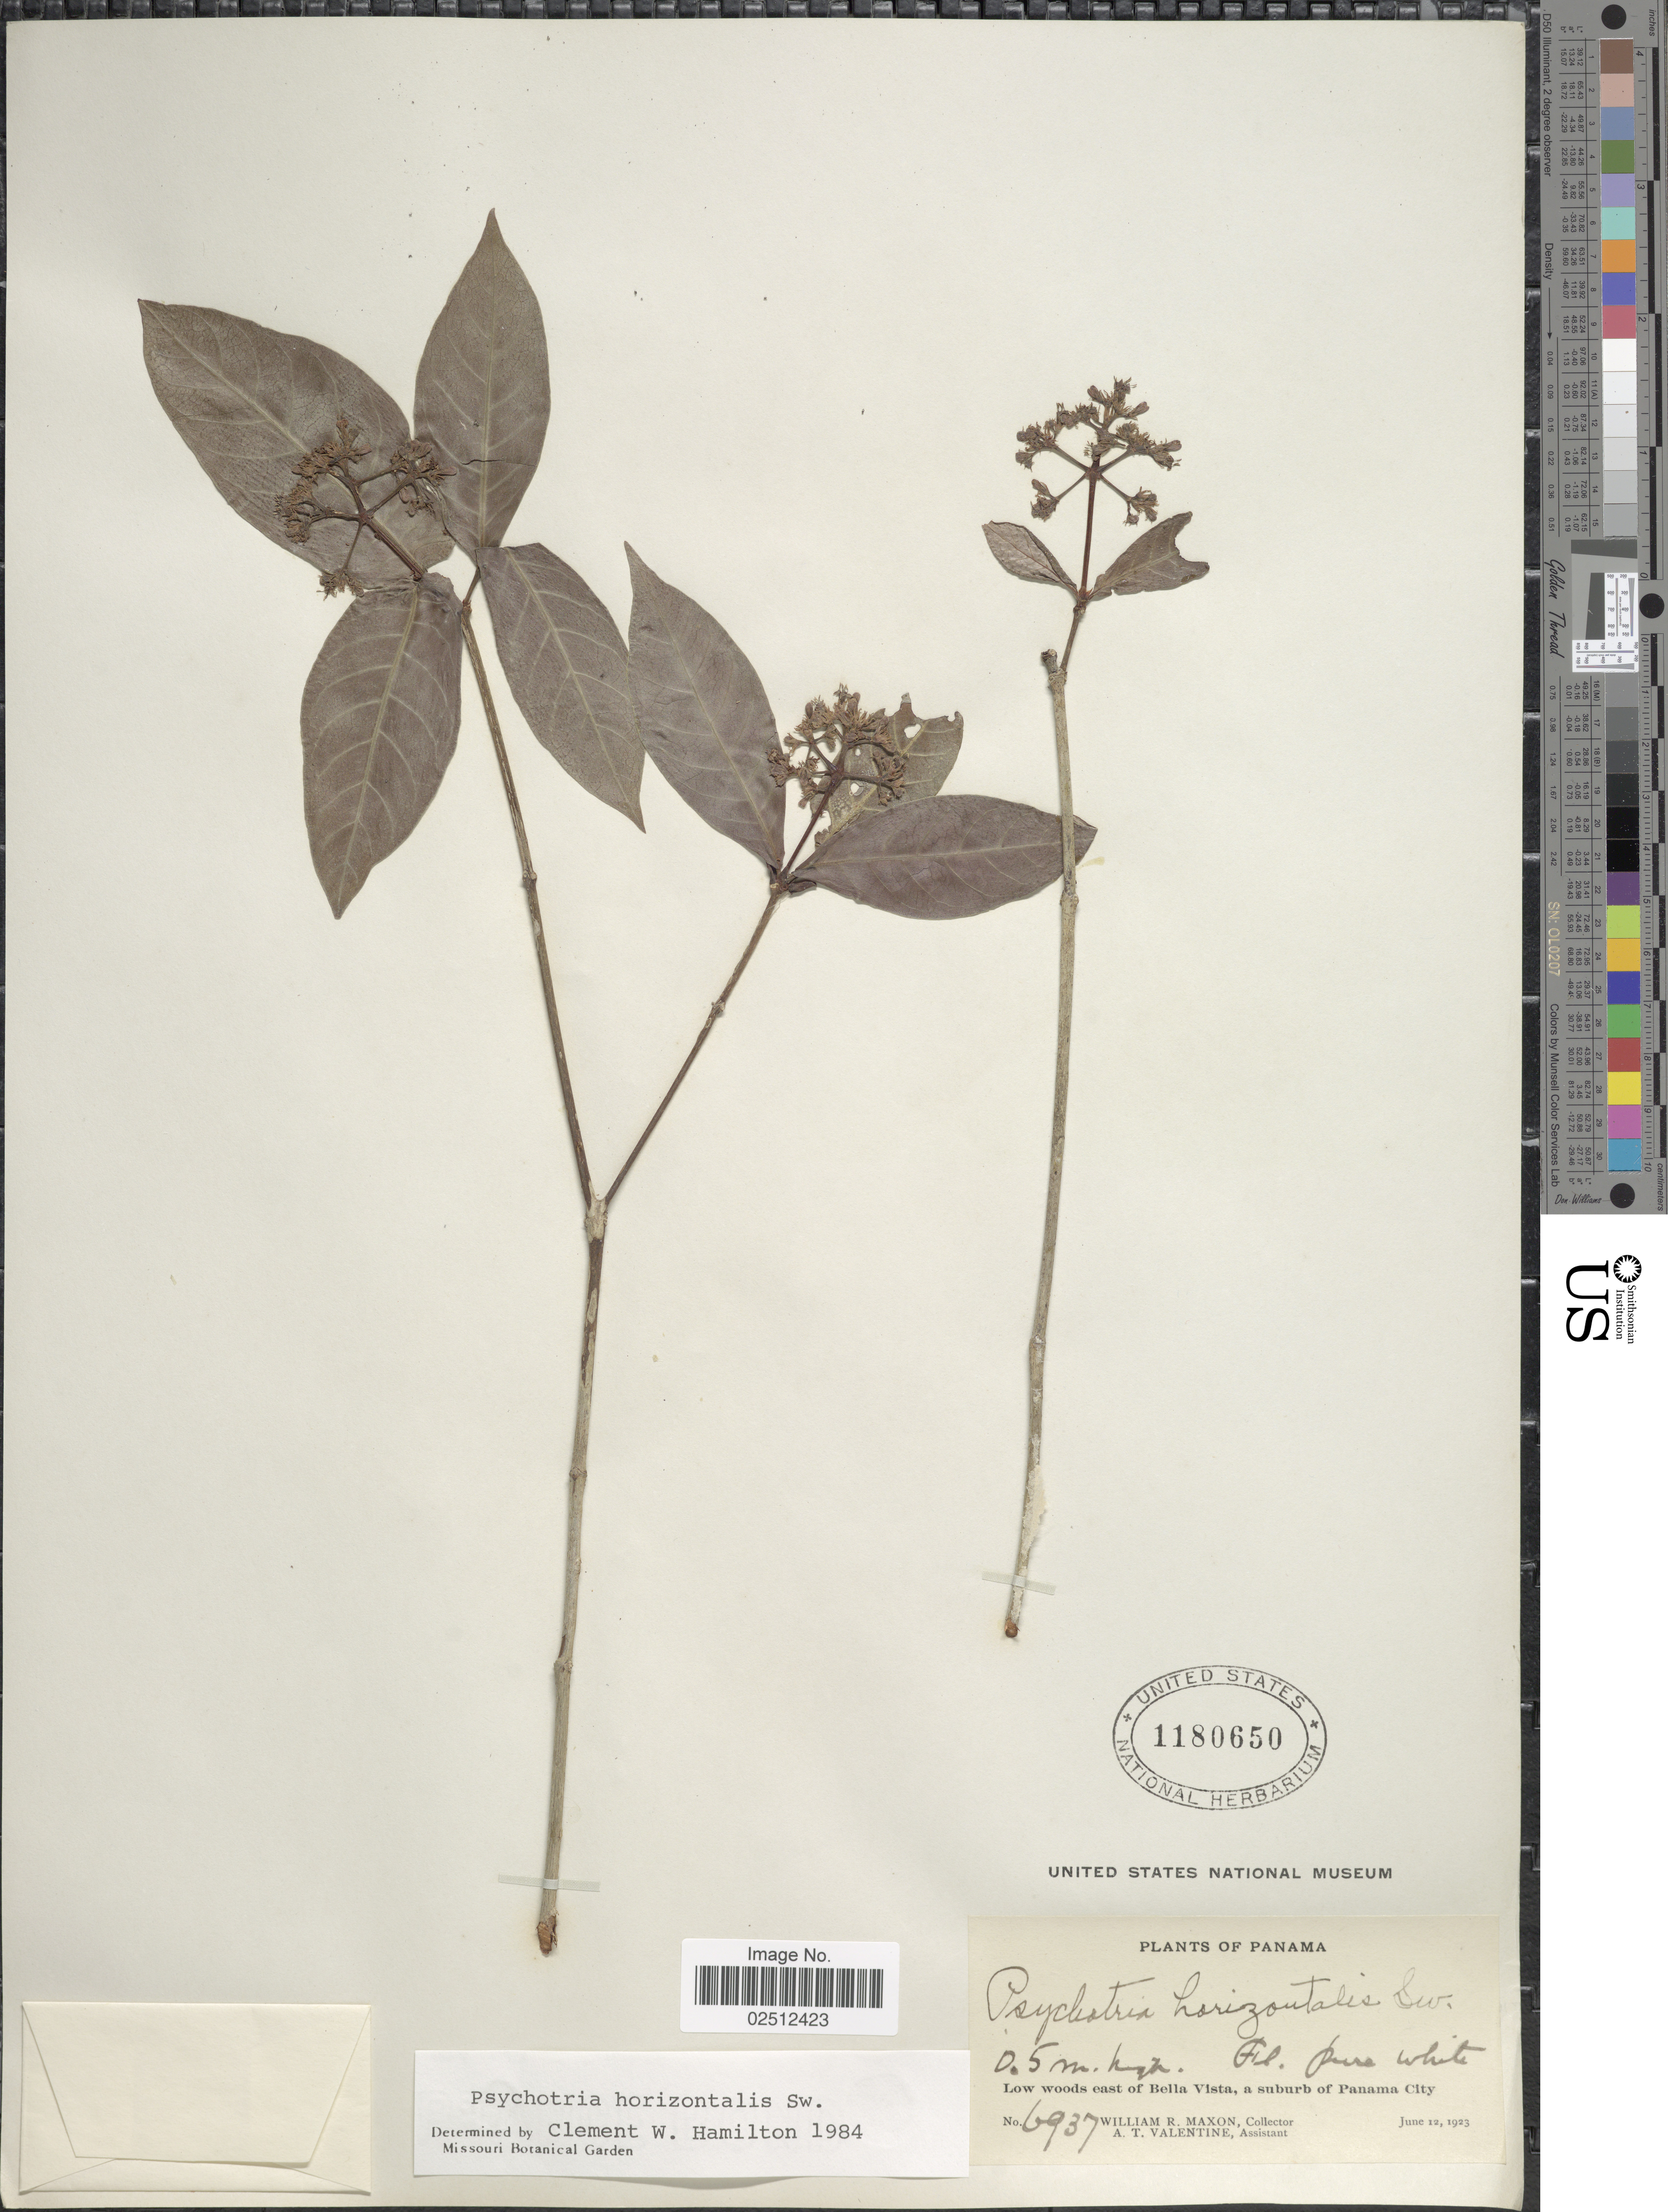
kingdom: Plantae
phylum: Tracheophyta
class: Magnoliopsida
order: Gentianales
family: Rubiaceae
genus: Psychotria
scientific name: Psychotria horizontalis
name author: Sw.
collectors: W. R. Maxon & A. Valentine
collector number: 6937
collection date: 1923-06-12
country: Panama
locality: Low woods east of Bella Vista, a suburb of Panama City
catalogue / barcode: US 1180650